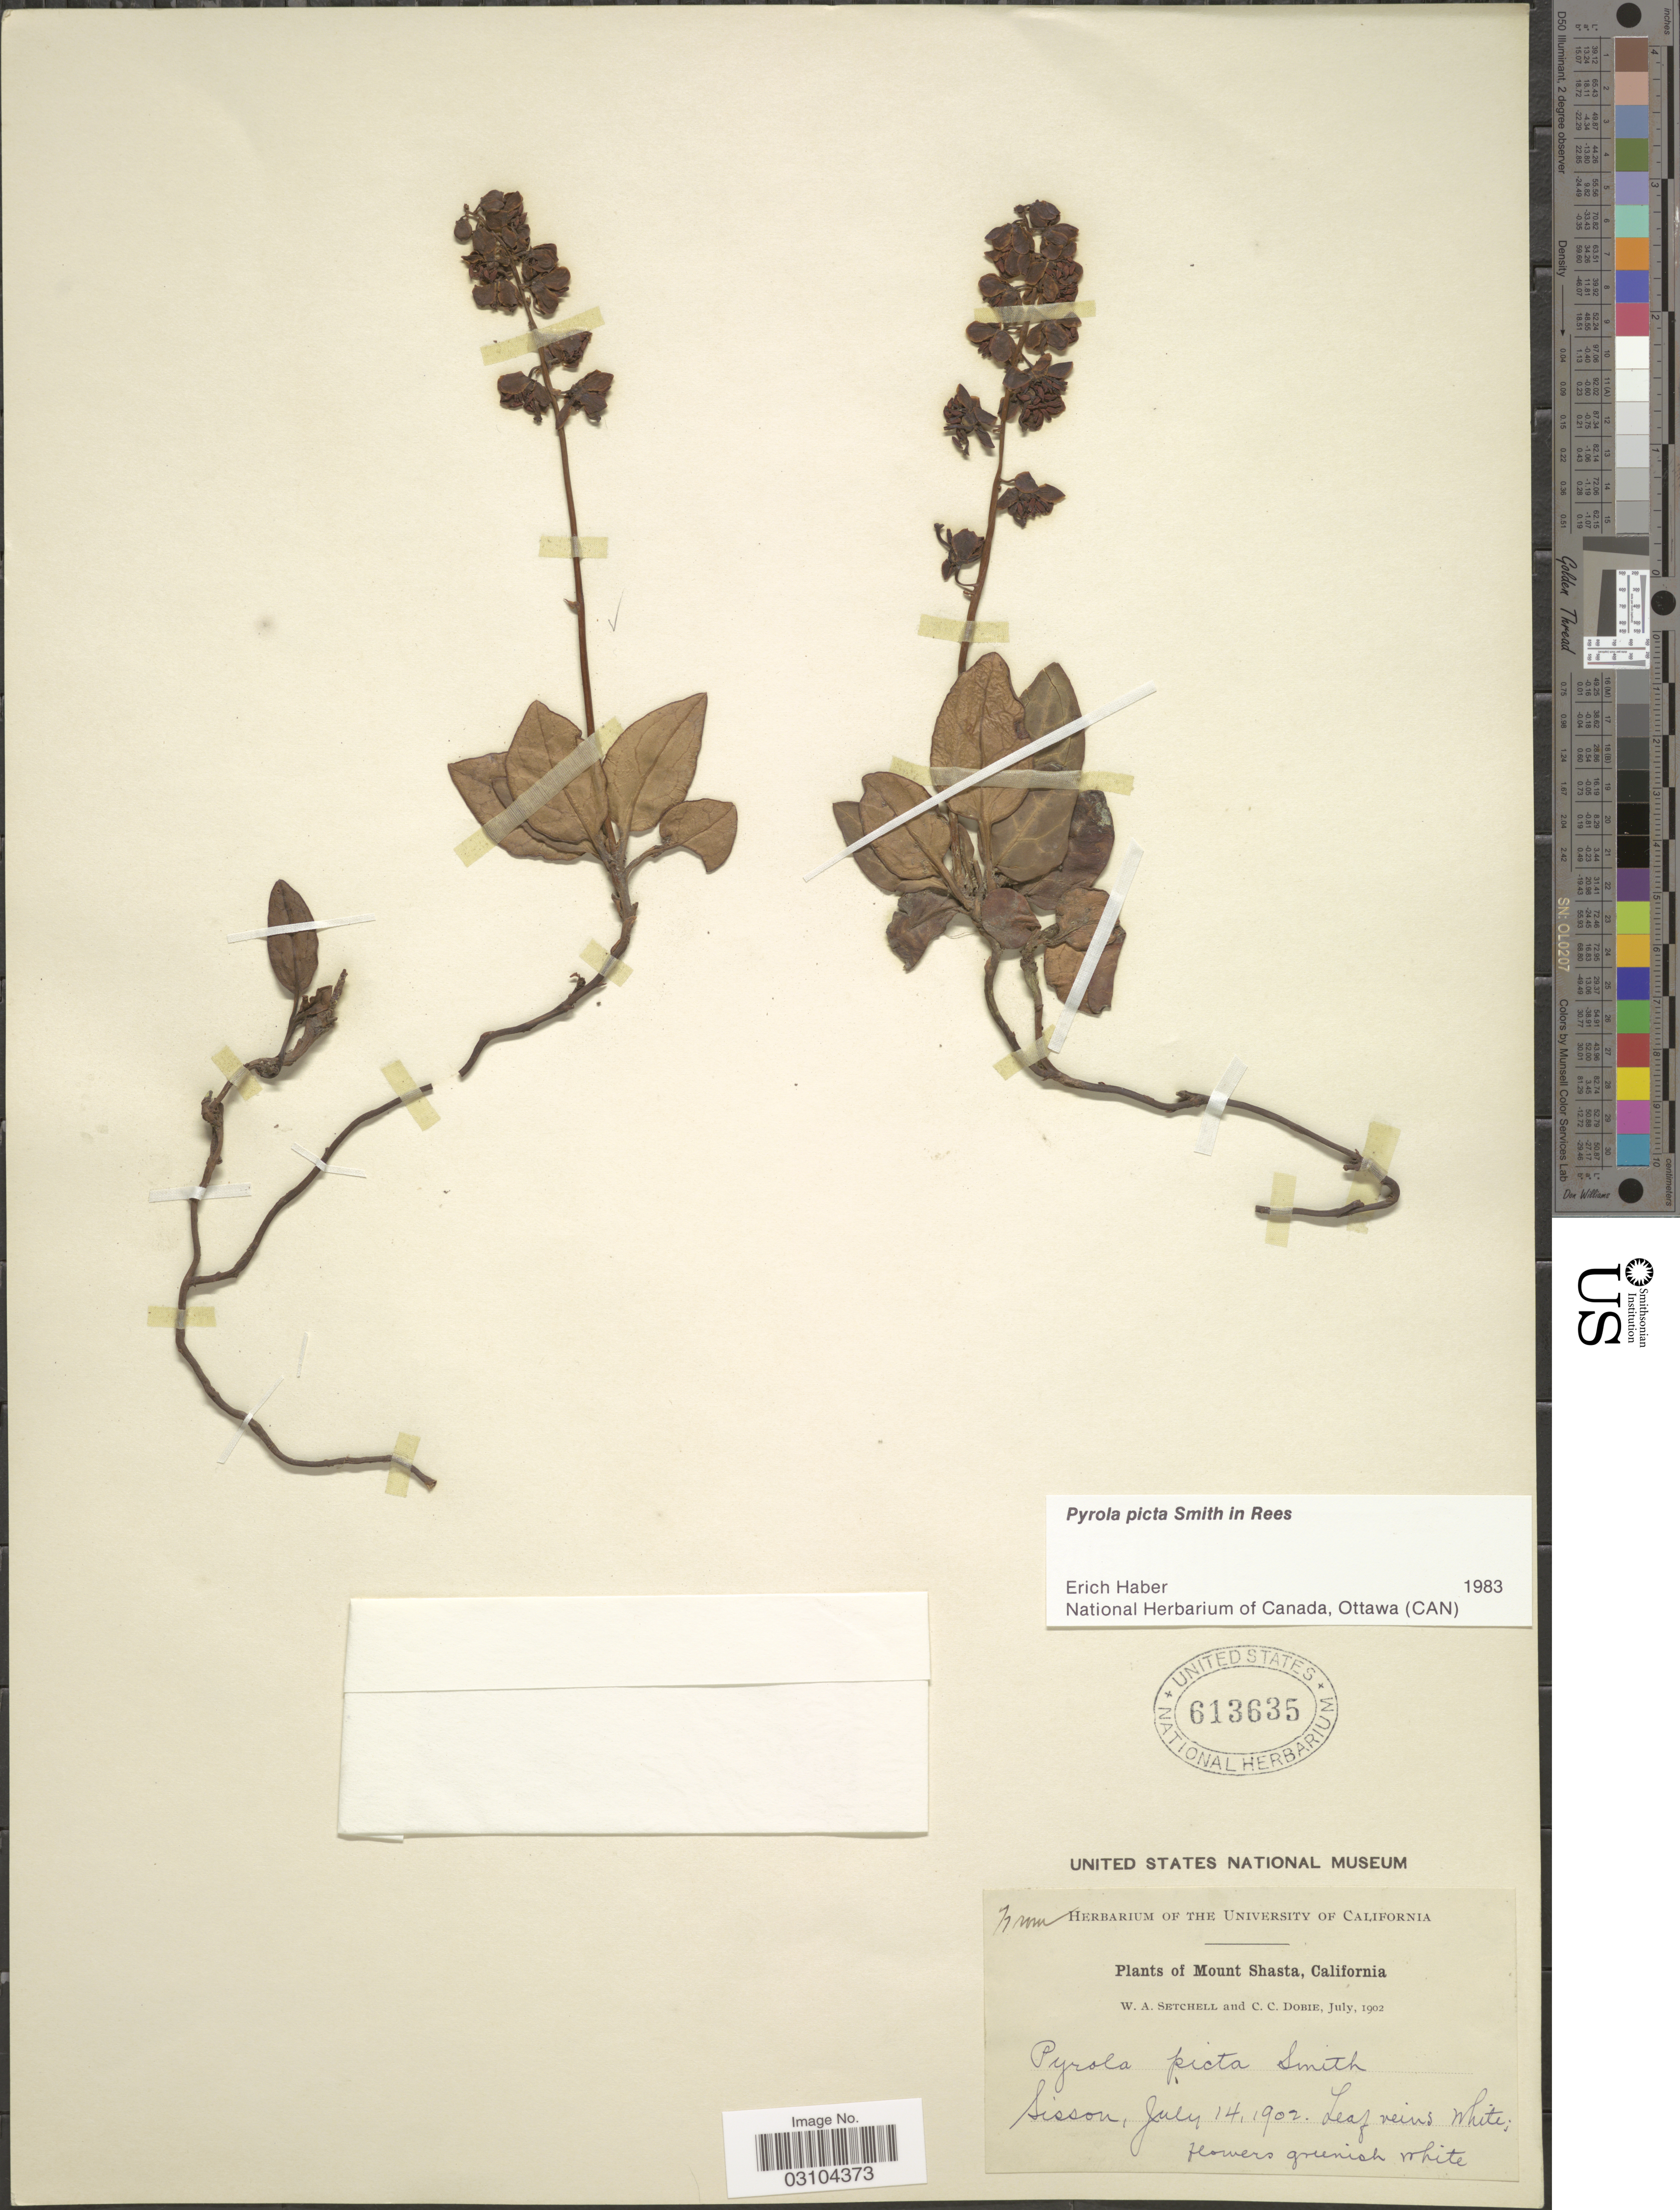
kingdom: Plantae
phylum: Tracheophyta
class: Magnoliopsida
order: Ericales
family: Ericaceae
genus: Pyrola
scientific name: Pyrola picta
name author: Sm. in Rees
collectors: W. Setchell & C. Dobie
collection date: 1902-07-14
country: United States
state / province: California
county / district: Siskiyou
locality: Mount Shasta, Sisson.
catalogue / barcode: US 613635